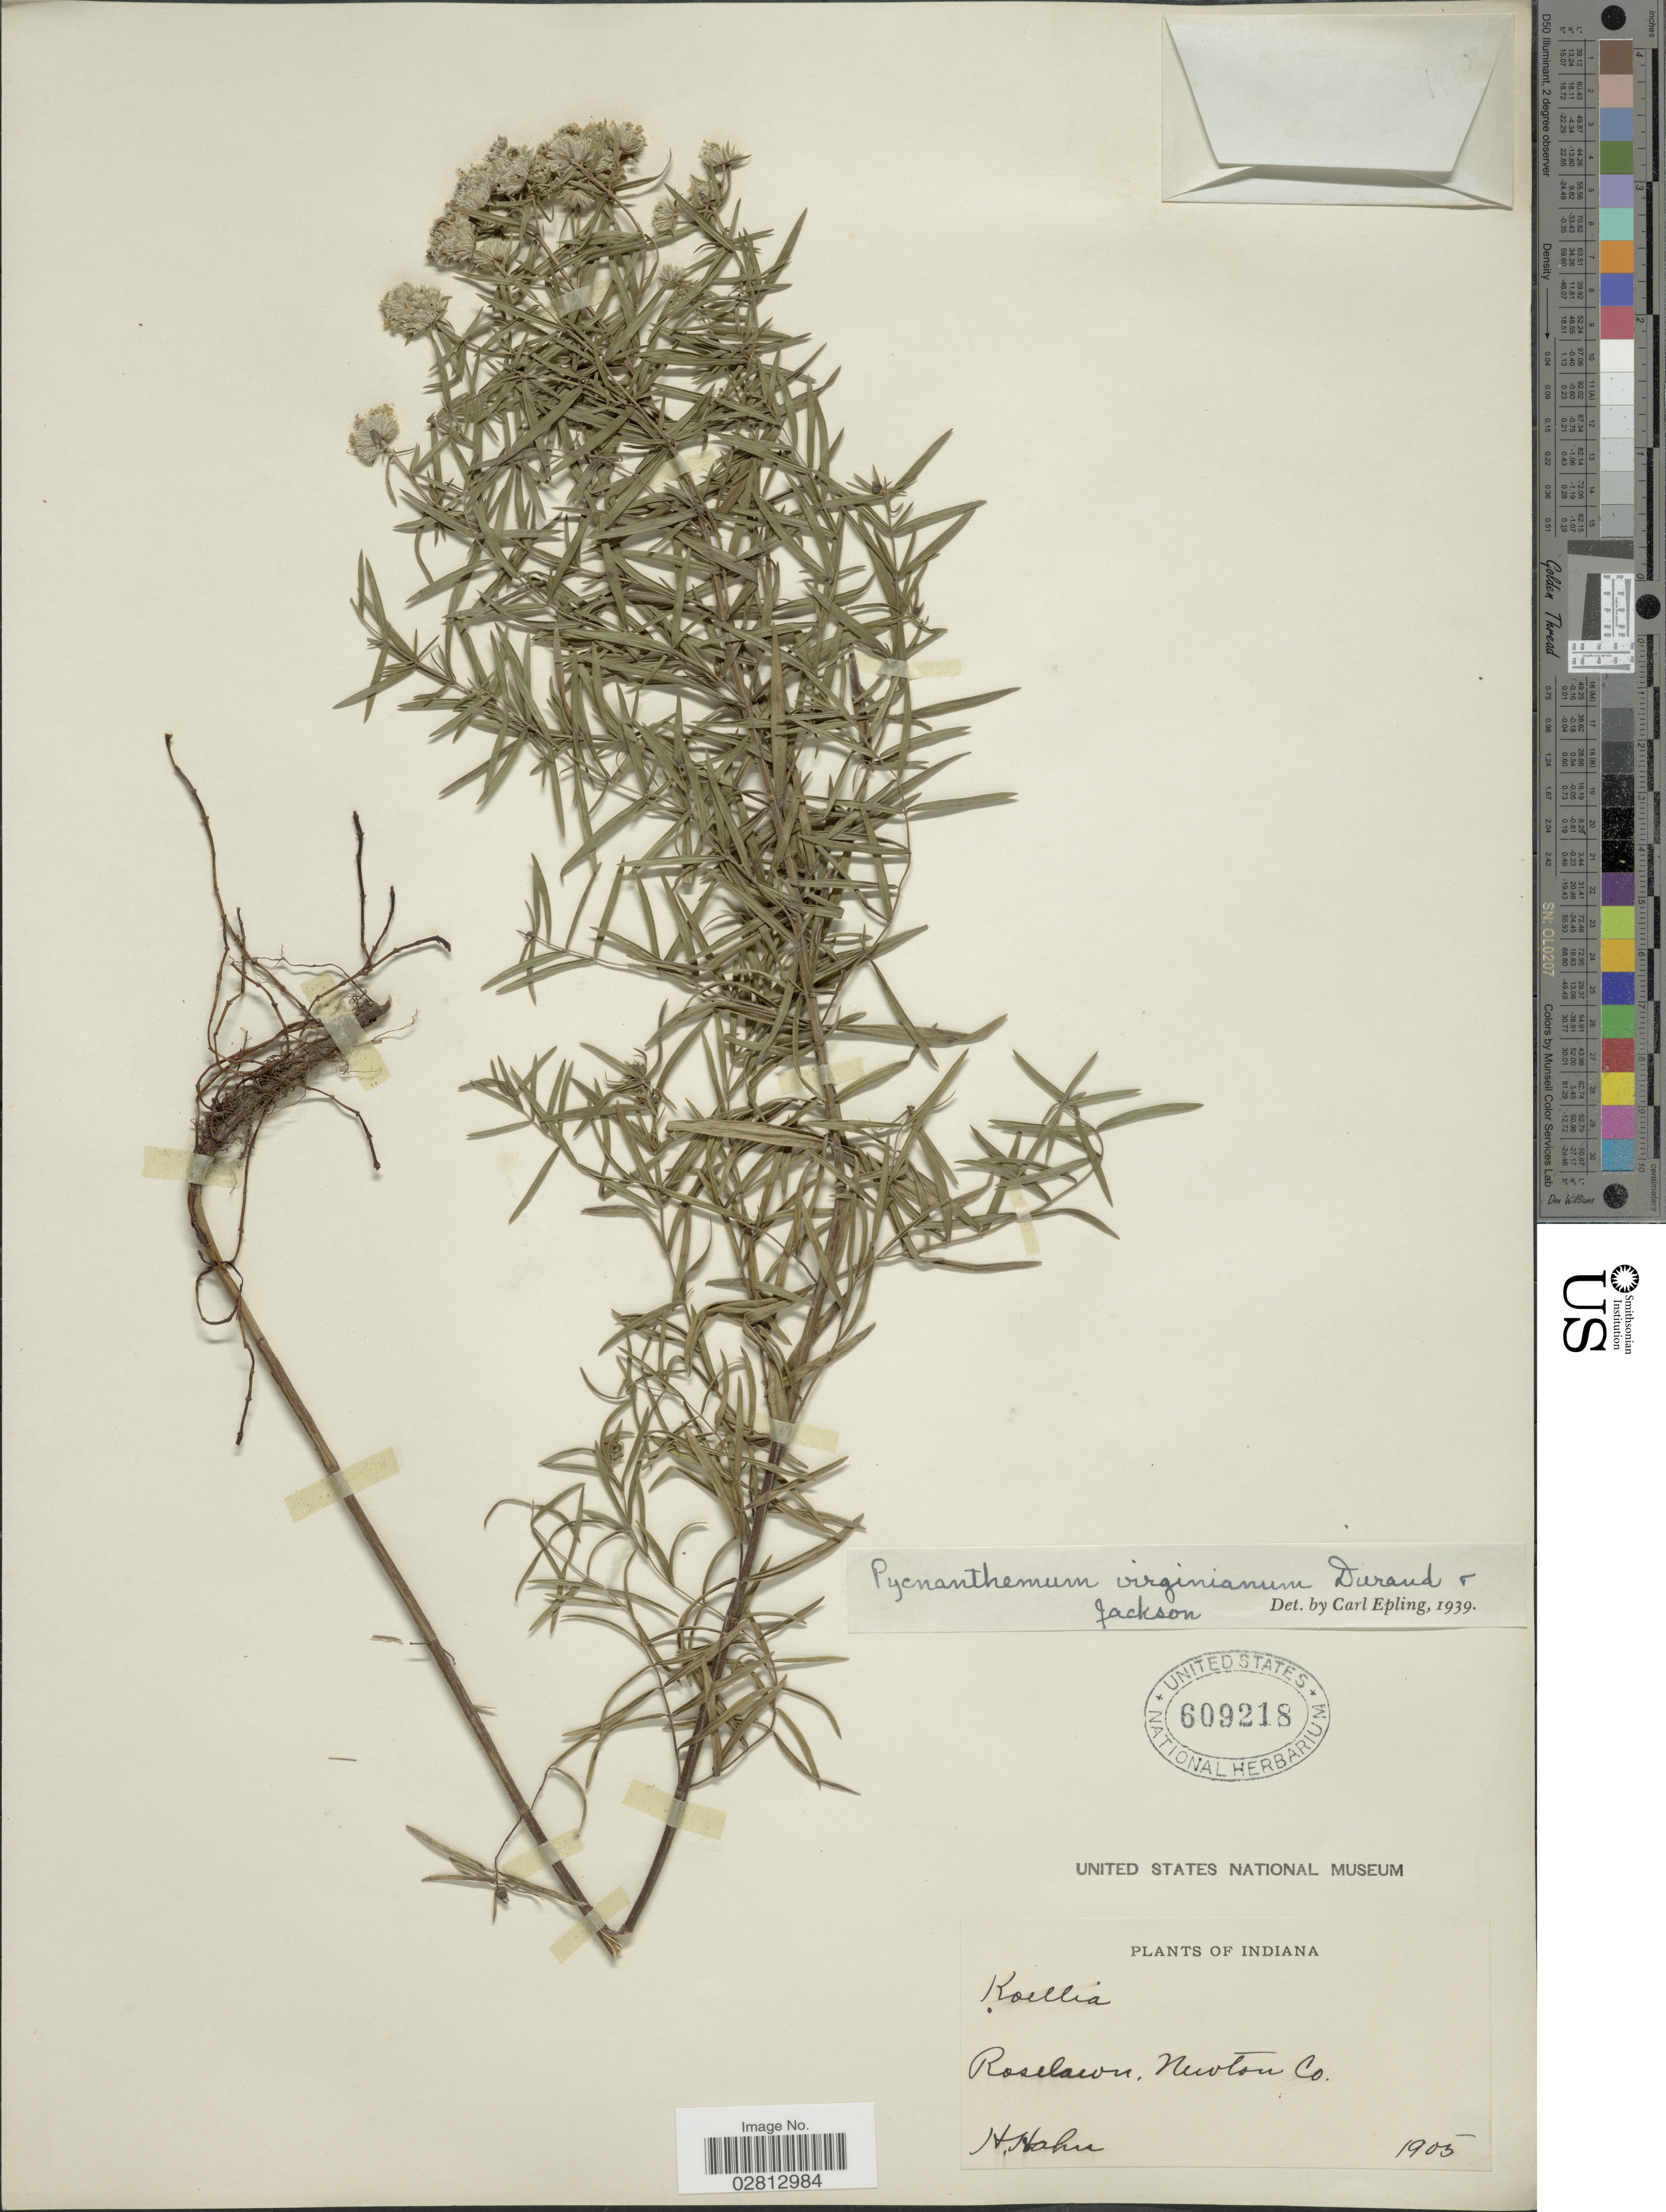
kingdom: Plantae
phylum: Tracheophyta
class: Magnoliopsida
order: Lamiales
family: Lamiaceae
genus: Pycnanthemum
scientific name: Pycnanthemum virginianum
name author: (L.) Durand & B.D. Jacks. ex B.L. Rob. & Fernald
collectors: H. Hahn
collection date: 1905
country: United States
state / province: Indiana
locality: Roselawn, Newton Co.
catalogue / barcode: US 609218